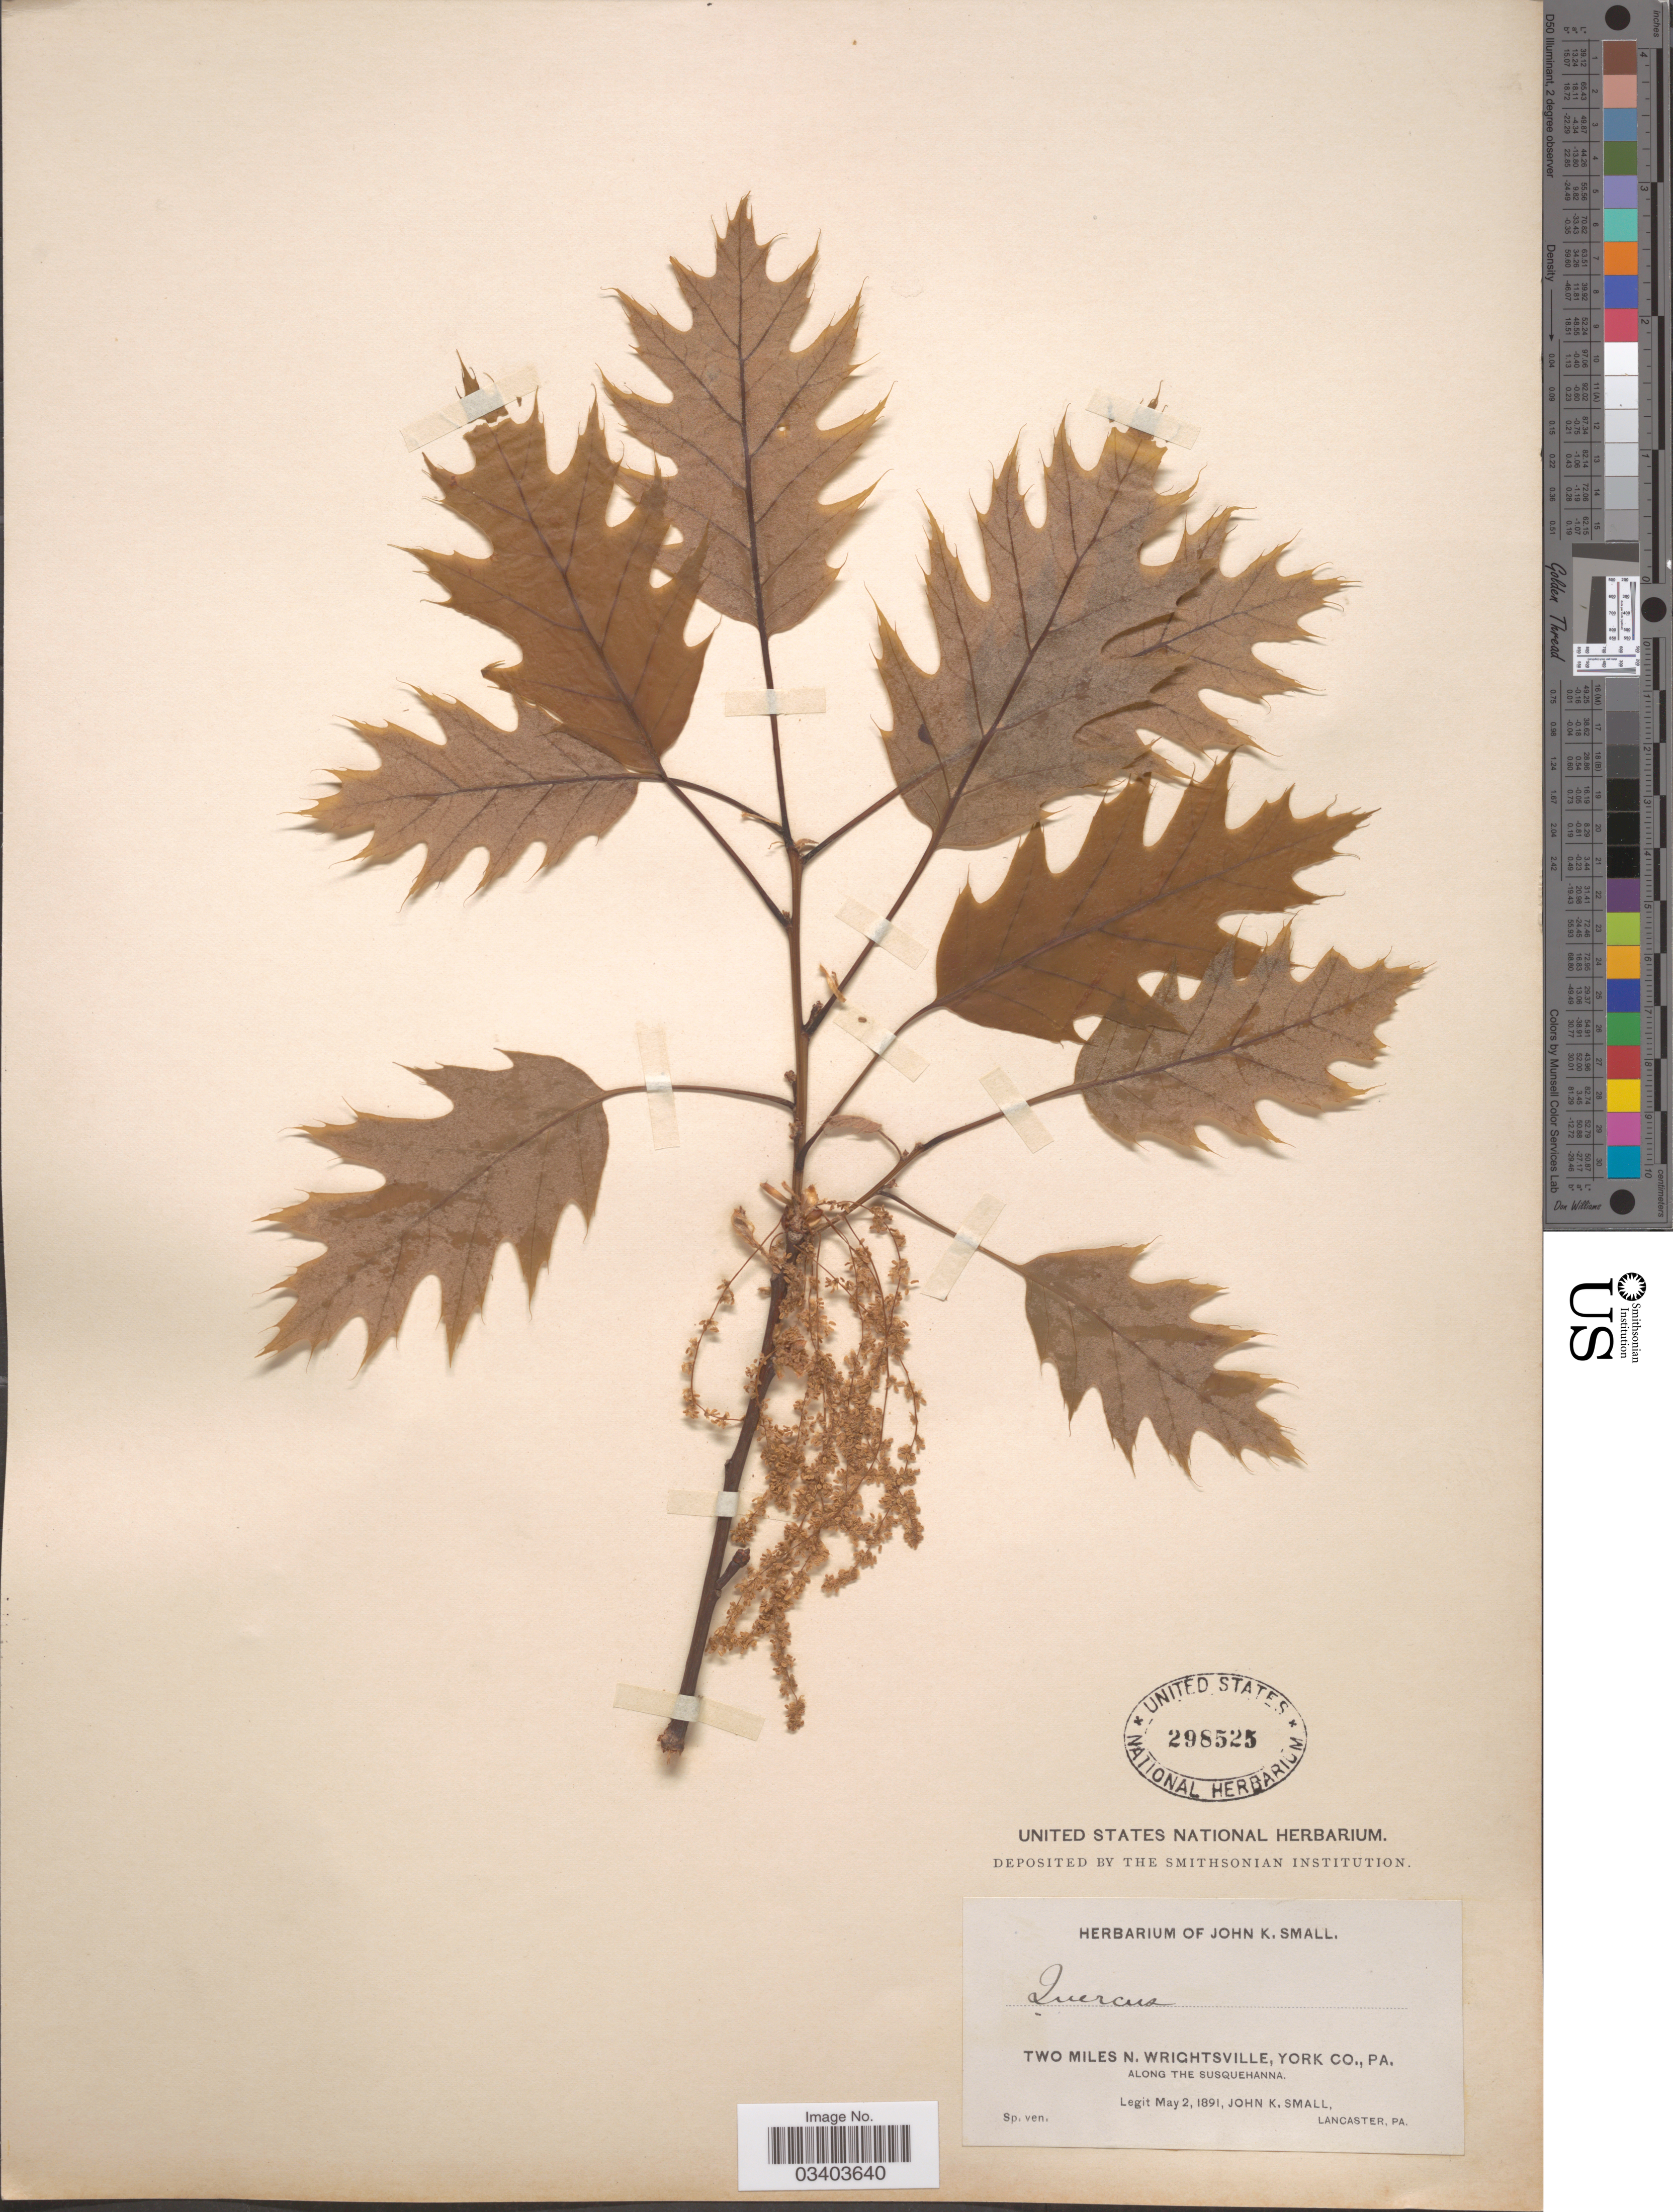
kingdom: Plantae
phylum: Tracheophyta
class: Magnoliopsida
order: Fagales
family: Fagaceae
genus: Quercus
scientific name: Quercus borealis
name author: F. Michx.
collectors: J. K. Small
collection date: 1891-05-02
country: United States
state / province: Pennsylvania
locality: Two Miles N. Wrightsville, York Co. Along the Susquehanna.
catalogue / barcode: US 298525